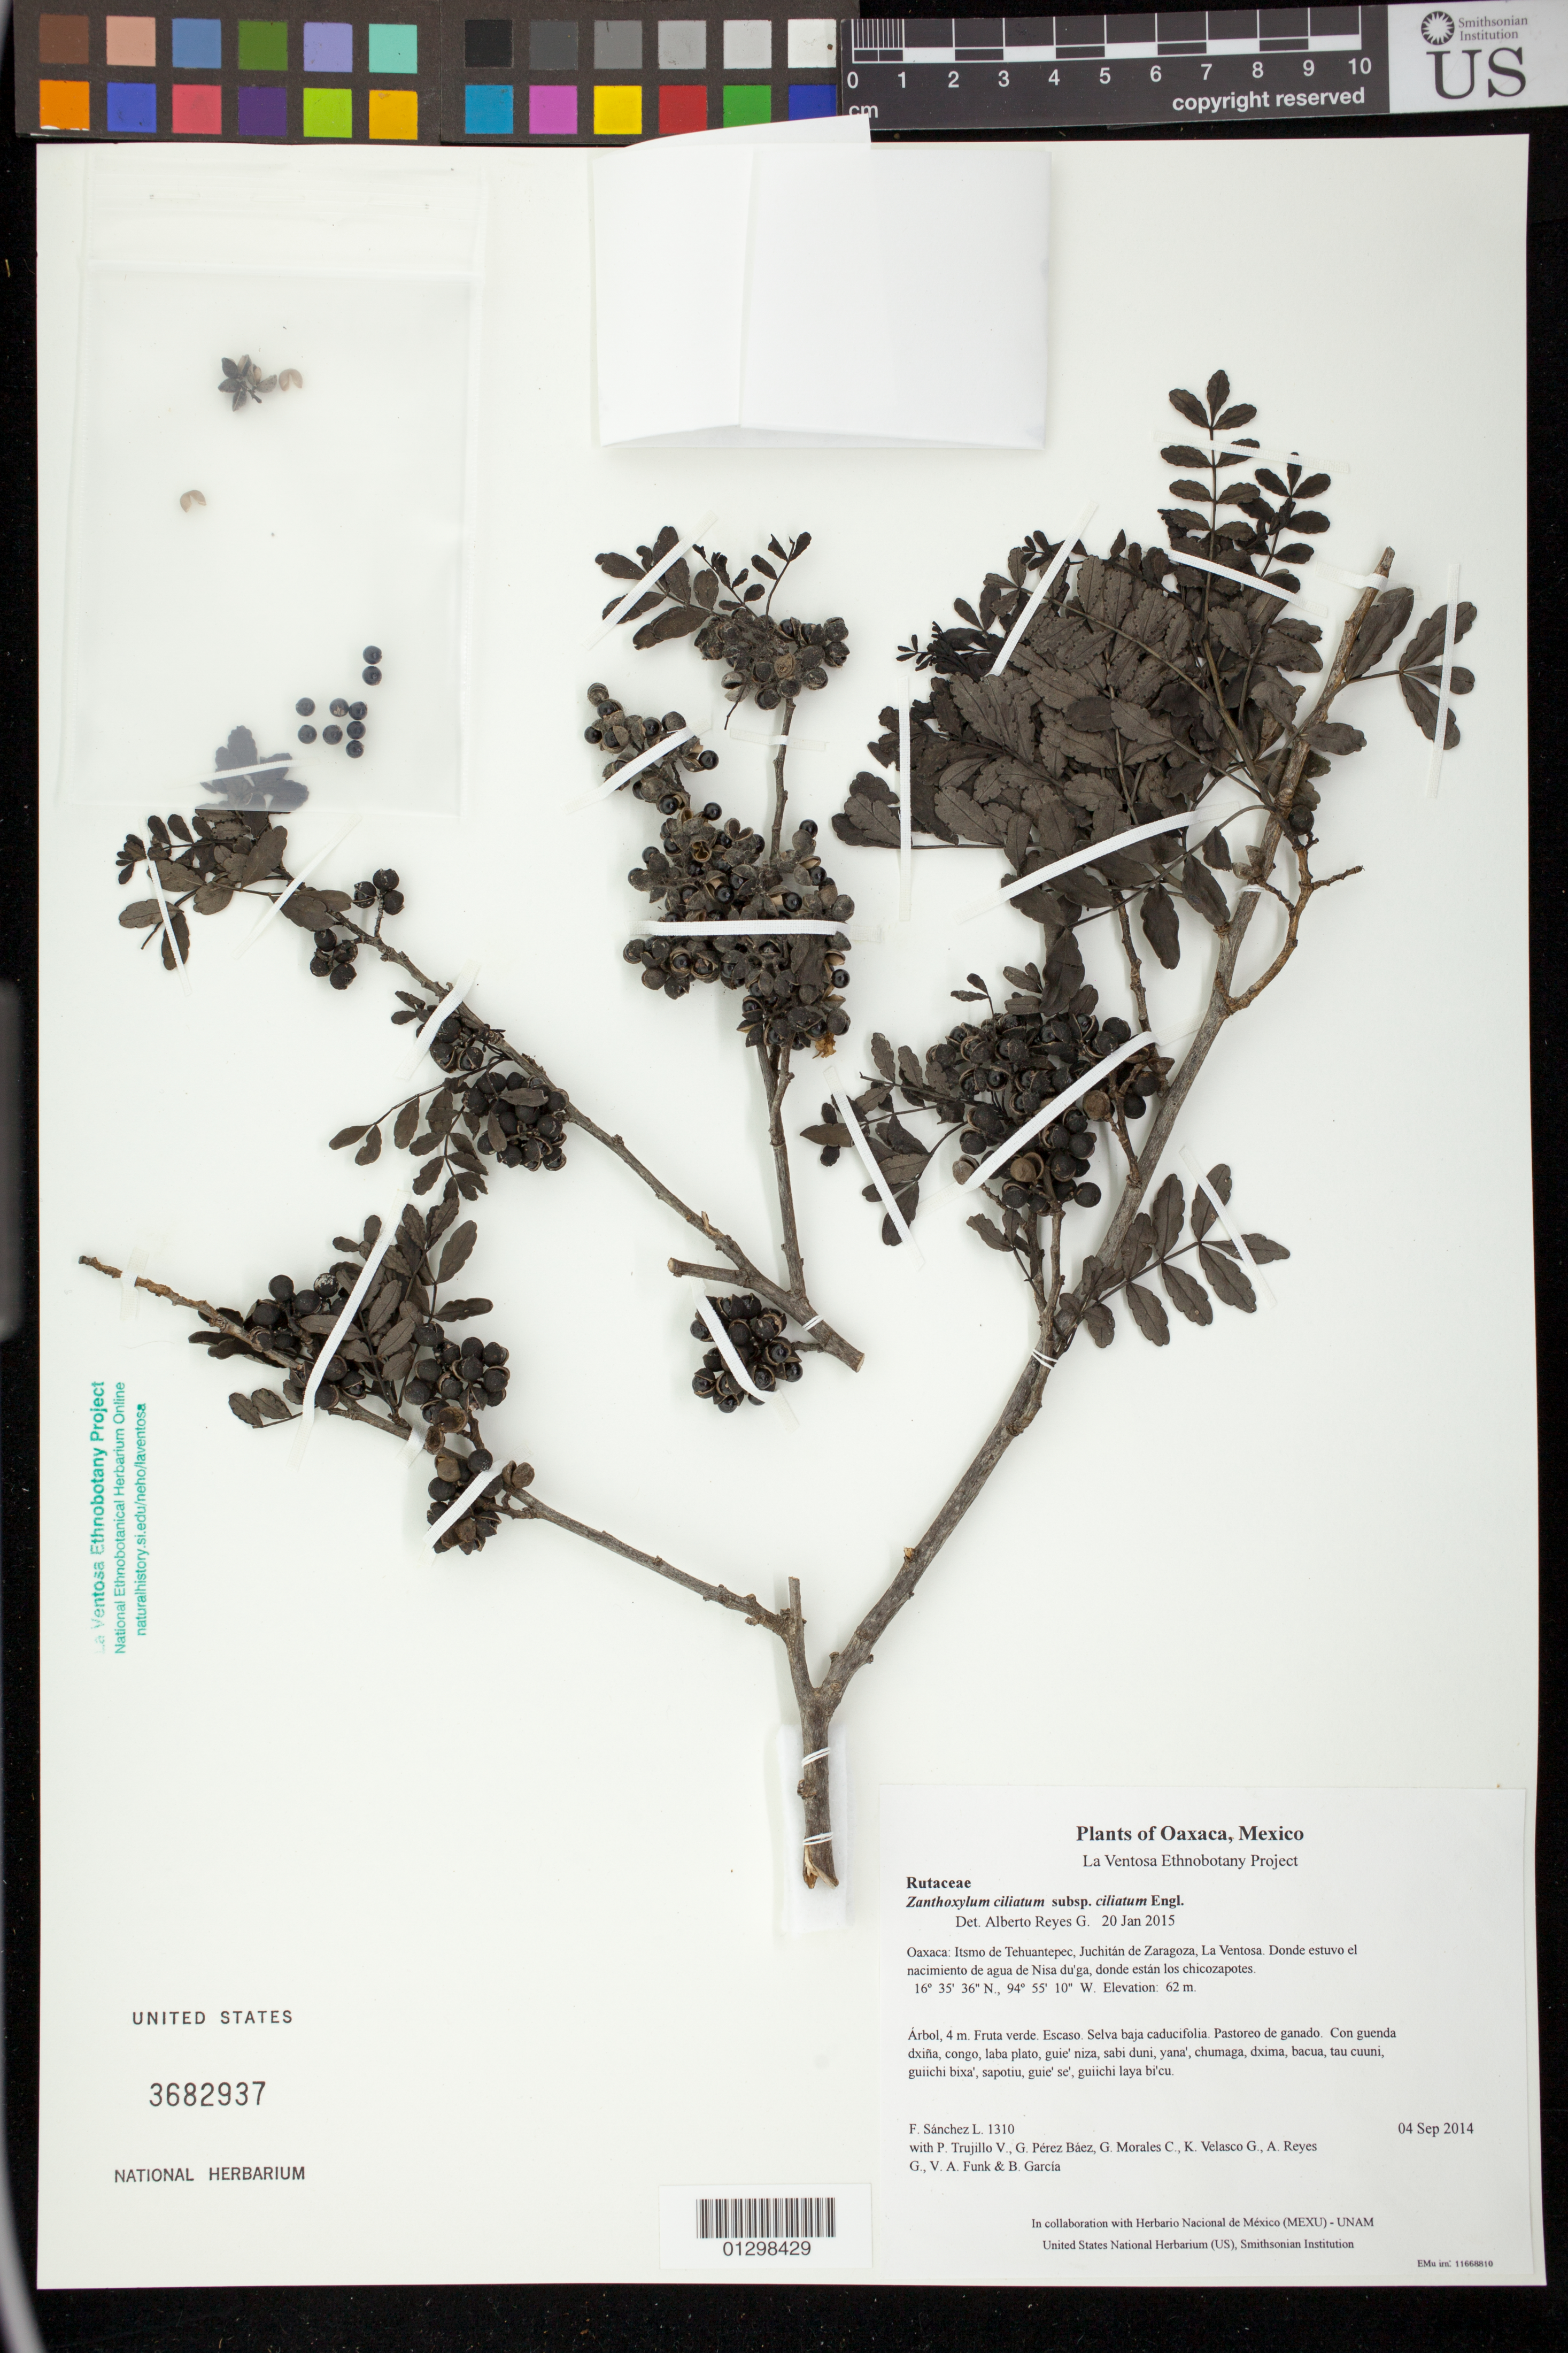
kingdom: Plantae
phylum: Tracheophyta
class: Magnoliopsida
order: Sapindales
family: Rutaceae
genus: Zanthoxylum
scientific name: Zanthoxylum fagara subsp. culantrilo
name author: (Kunth) Reynel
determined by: Londoño-Echeverri, Y.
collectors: F. Sánchez L., P. Trujillo V., G. Pérez Báez, G. Morales C., K. Velasco G., A. Reyes G., V. Funk & B. García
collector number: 1310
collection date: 2014-09-04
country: Mexico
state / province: Oaxaca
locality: Itsmo de Tehuantepec, Juchitán de Zaragoza, La Ventosa. Donde estuvo el nacimiento de agua de Nisa du'ga, donde están los chicozapotes.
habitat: Selva baja caducifolia. Pastoreo de ganado.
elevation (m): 62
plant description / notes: JEBOT, MEXU, SERO, US; Yaga. 4 m. Cuaananaxhi naga'. Huaxie'.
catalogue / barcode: US 3682937